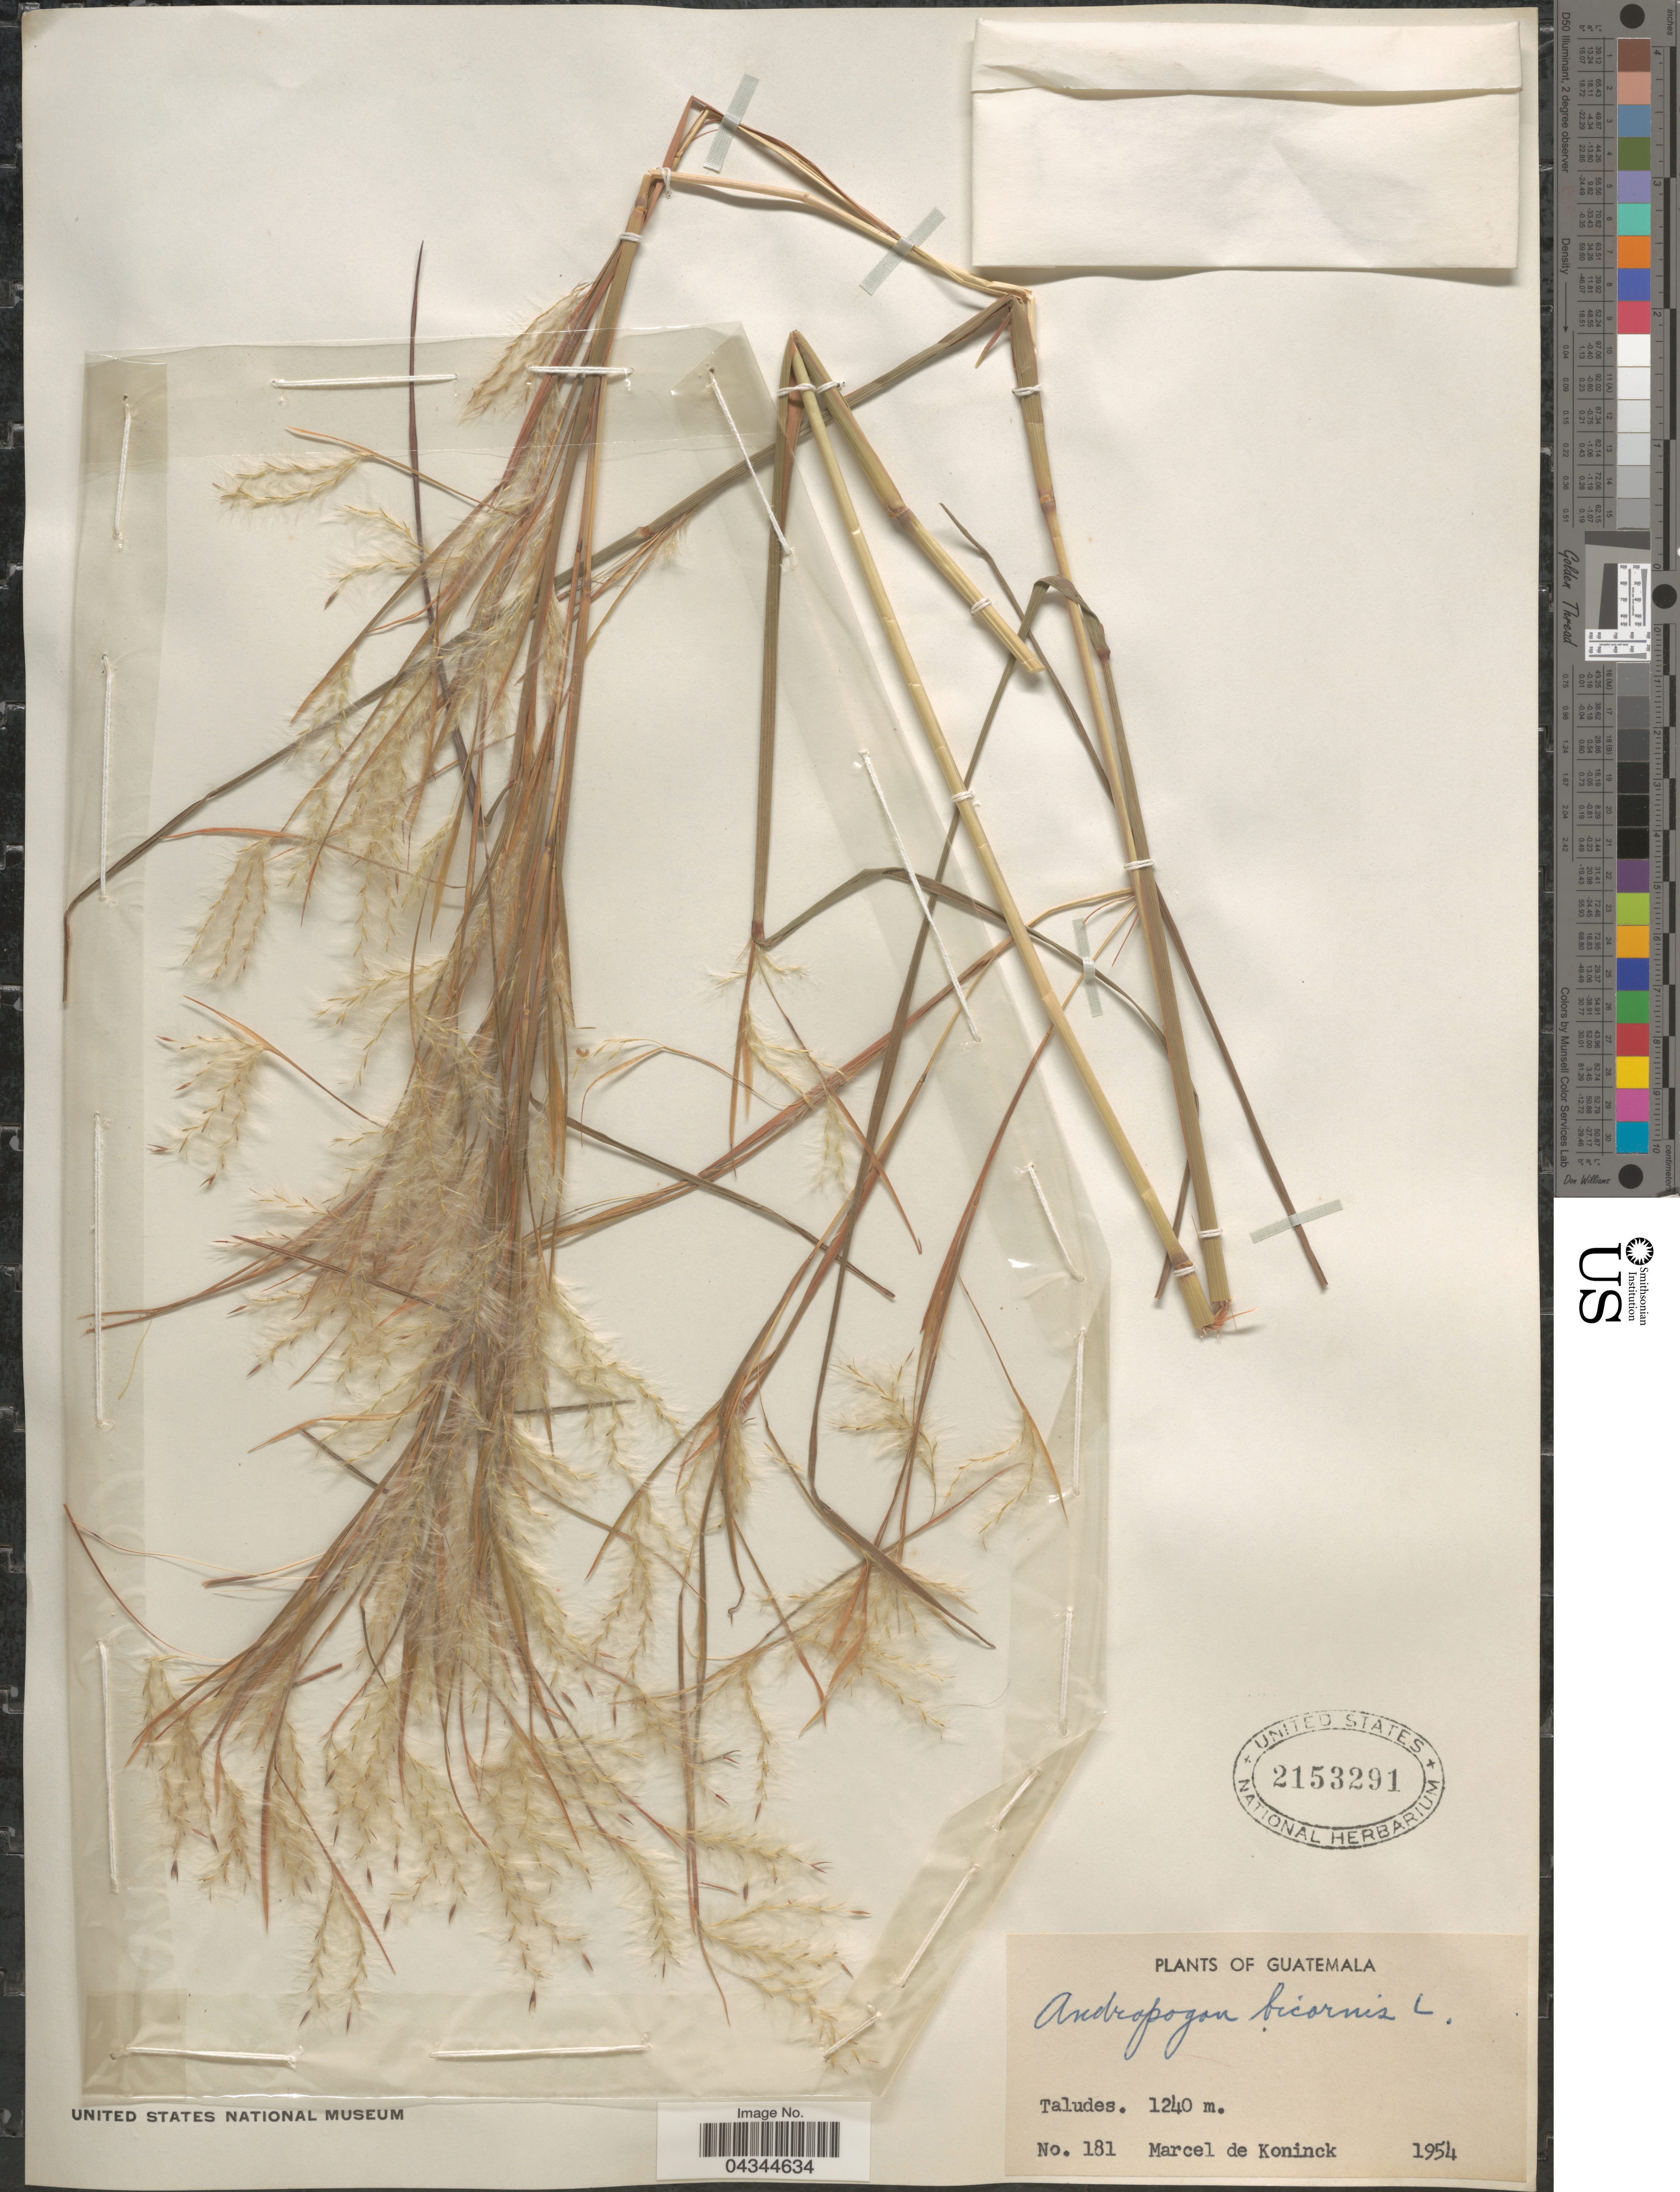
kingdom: Plantae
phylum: Tracheophyta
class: Liliopsida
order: Poales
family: Poaceae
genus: Andropogon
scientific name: Andropogon bicornis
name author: L.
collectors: M. Koninck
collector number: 181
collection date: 1954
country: Guatemala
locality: Taludes.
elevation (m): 1240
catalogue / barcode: US 2153291